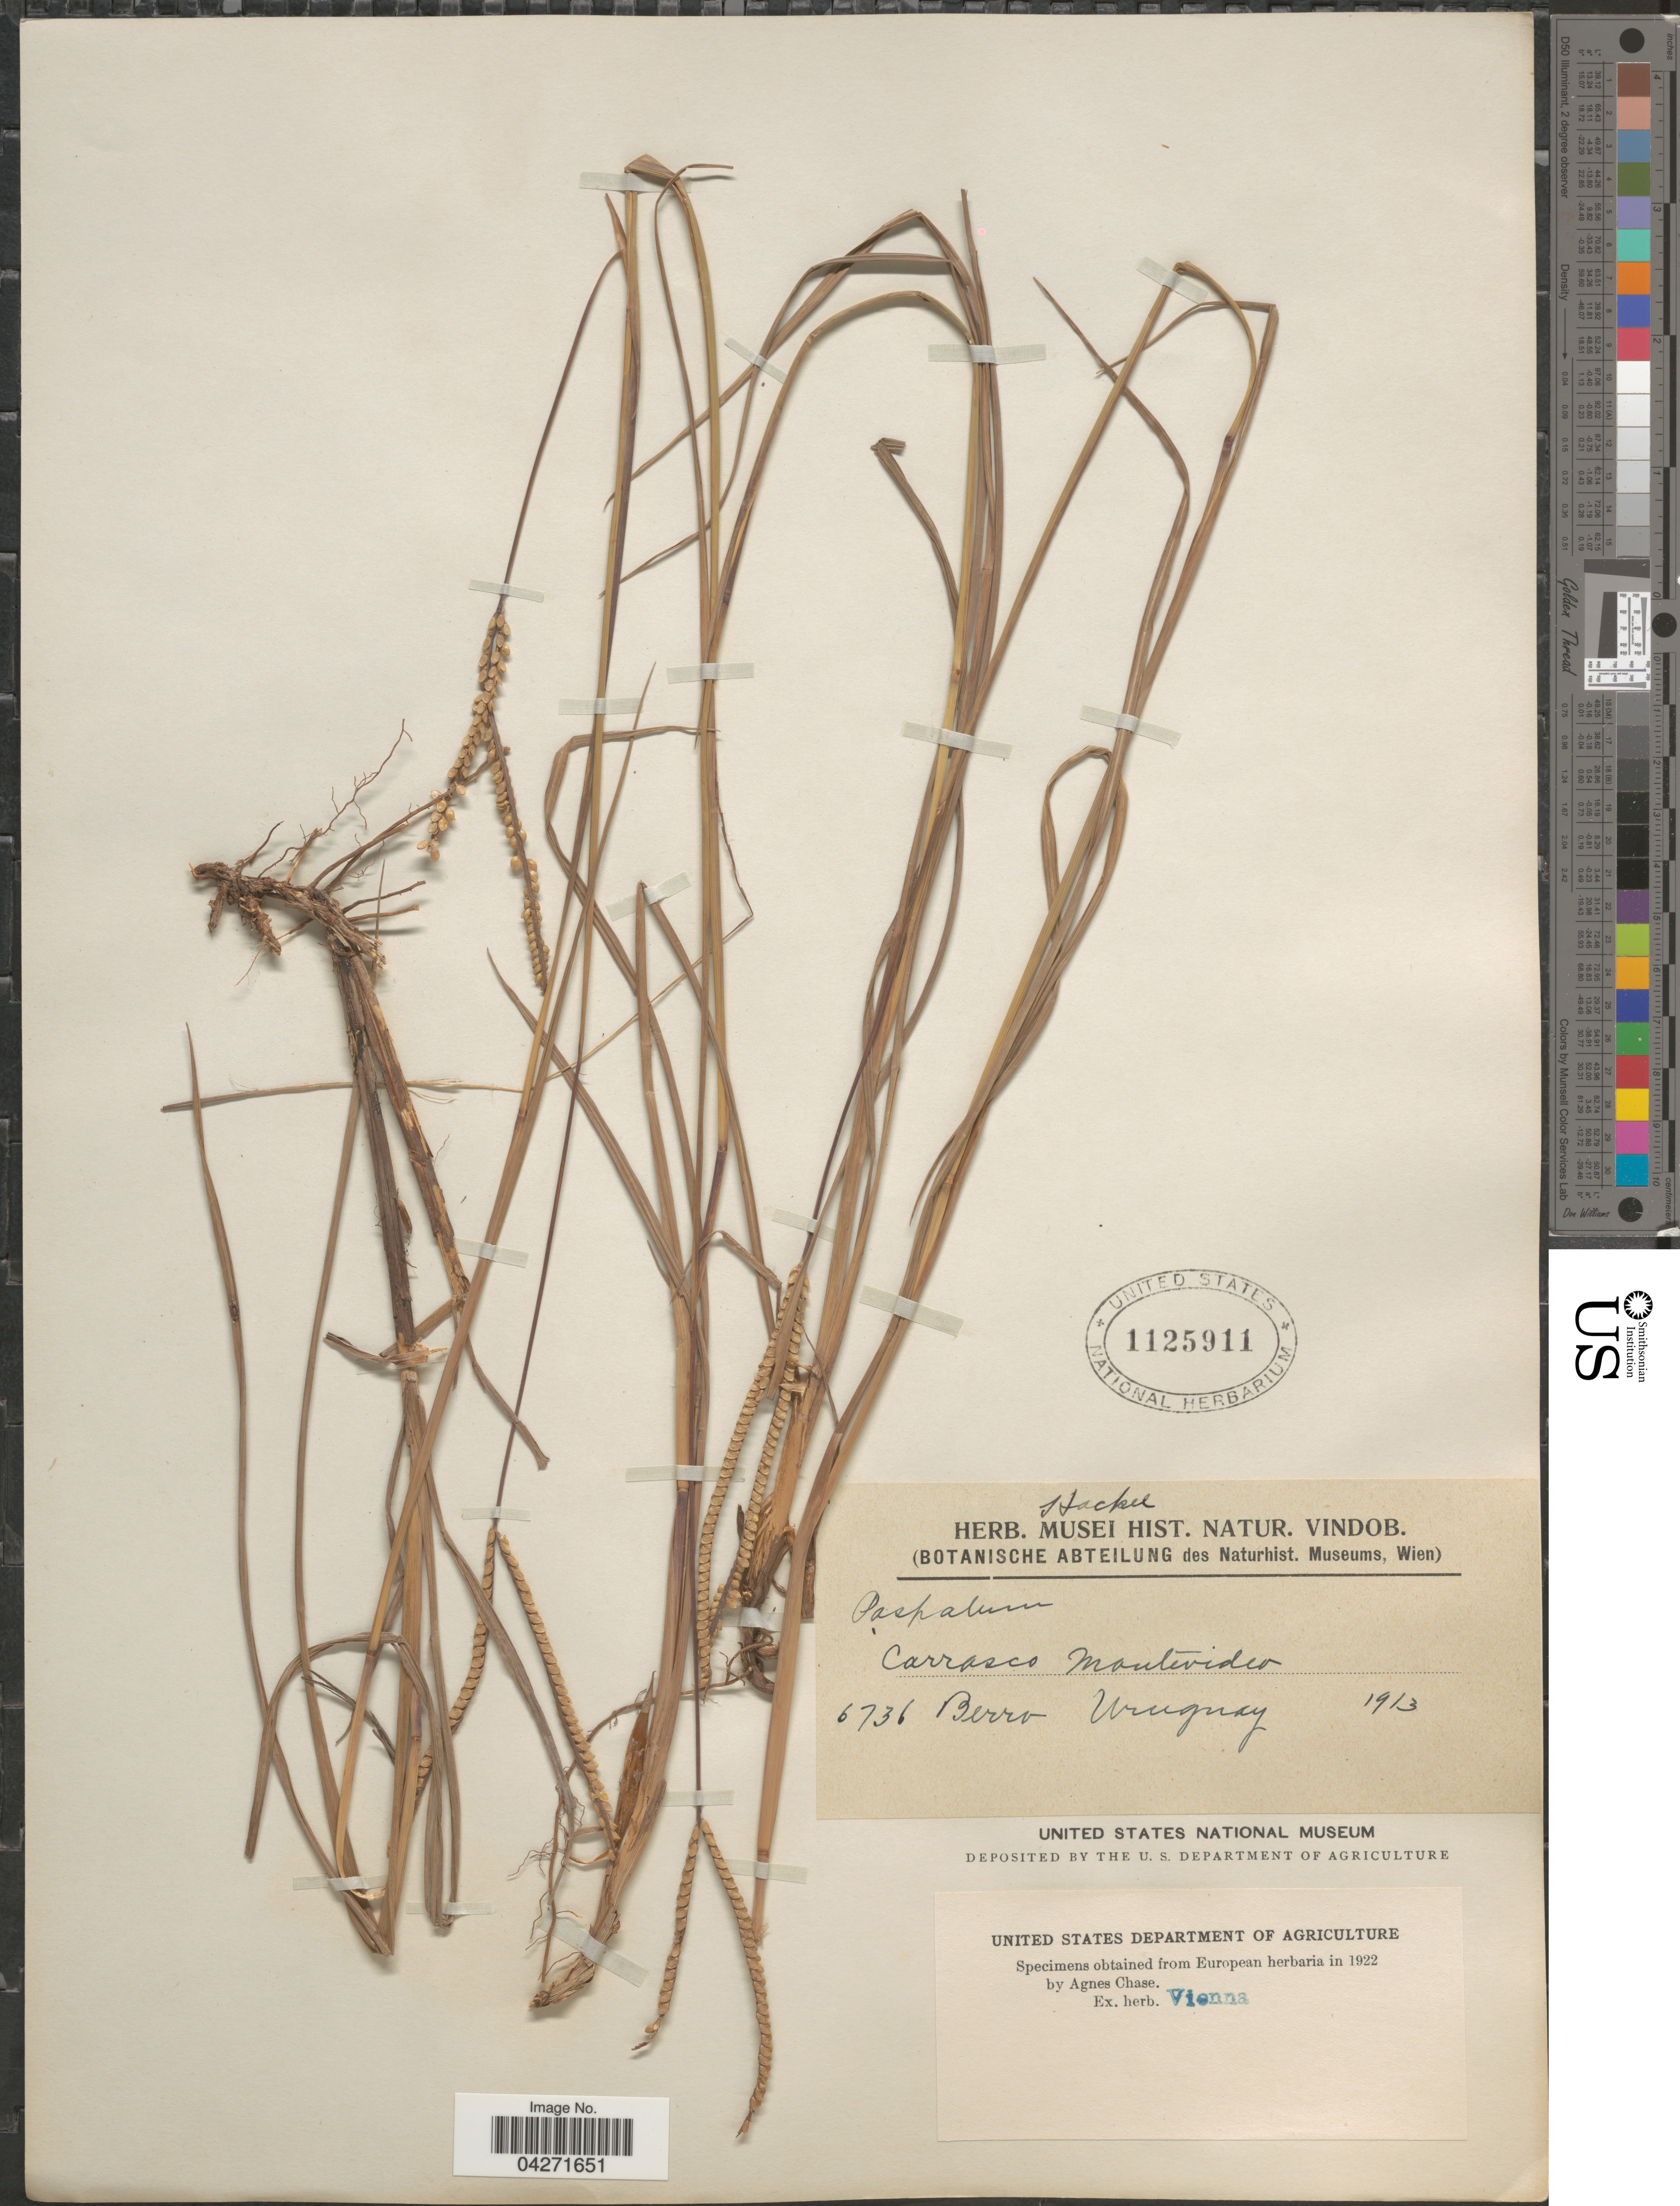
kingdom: Plantae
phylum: Tracheophyta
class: Liliopsida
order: Poales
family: Poaceae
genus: Paspalum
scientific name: Paspalum maculosum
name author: Trin.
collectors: Berro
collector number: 6736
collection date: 1913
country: Uruguay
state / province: Montevideo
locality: Carrasco.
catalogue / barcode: US 1125911